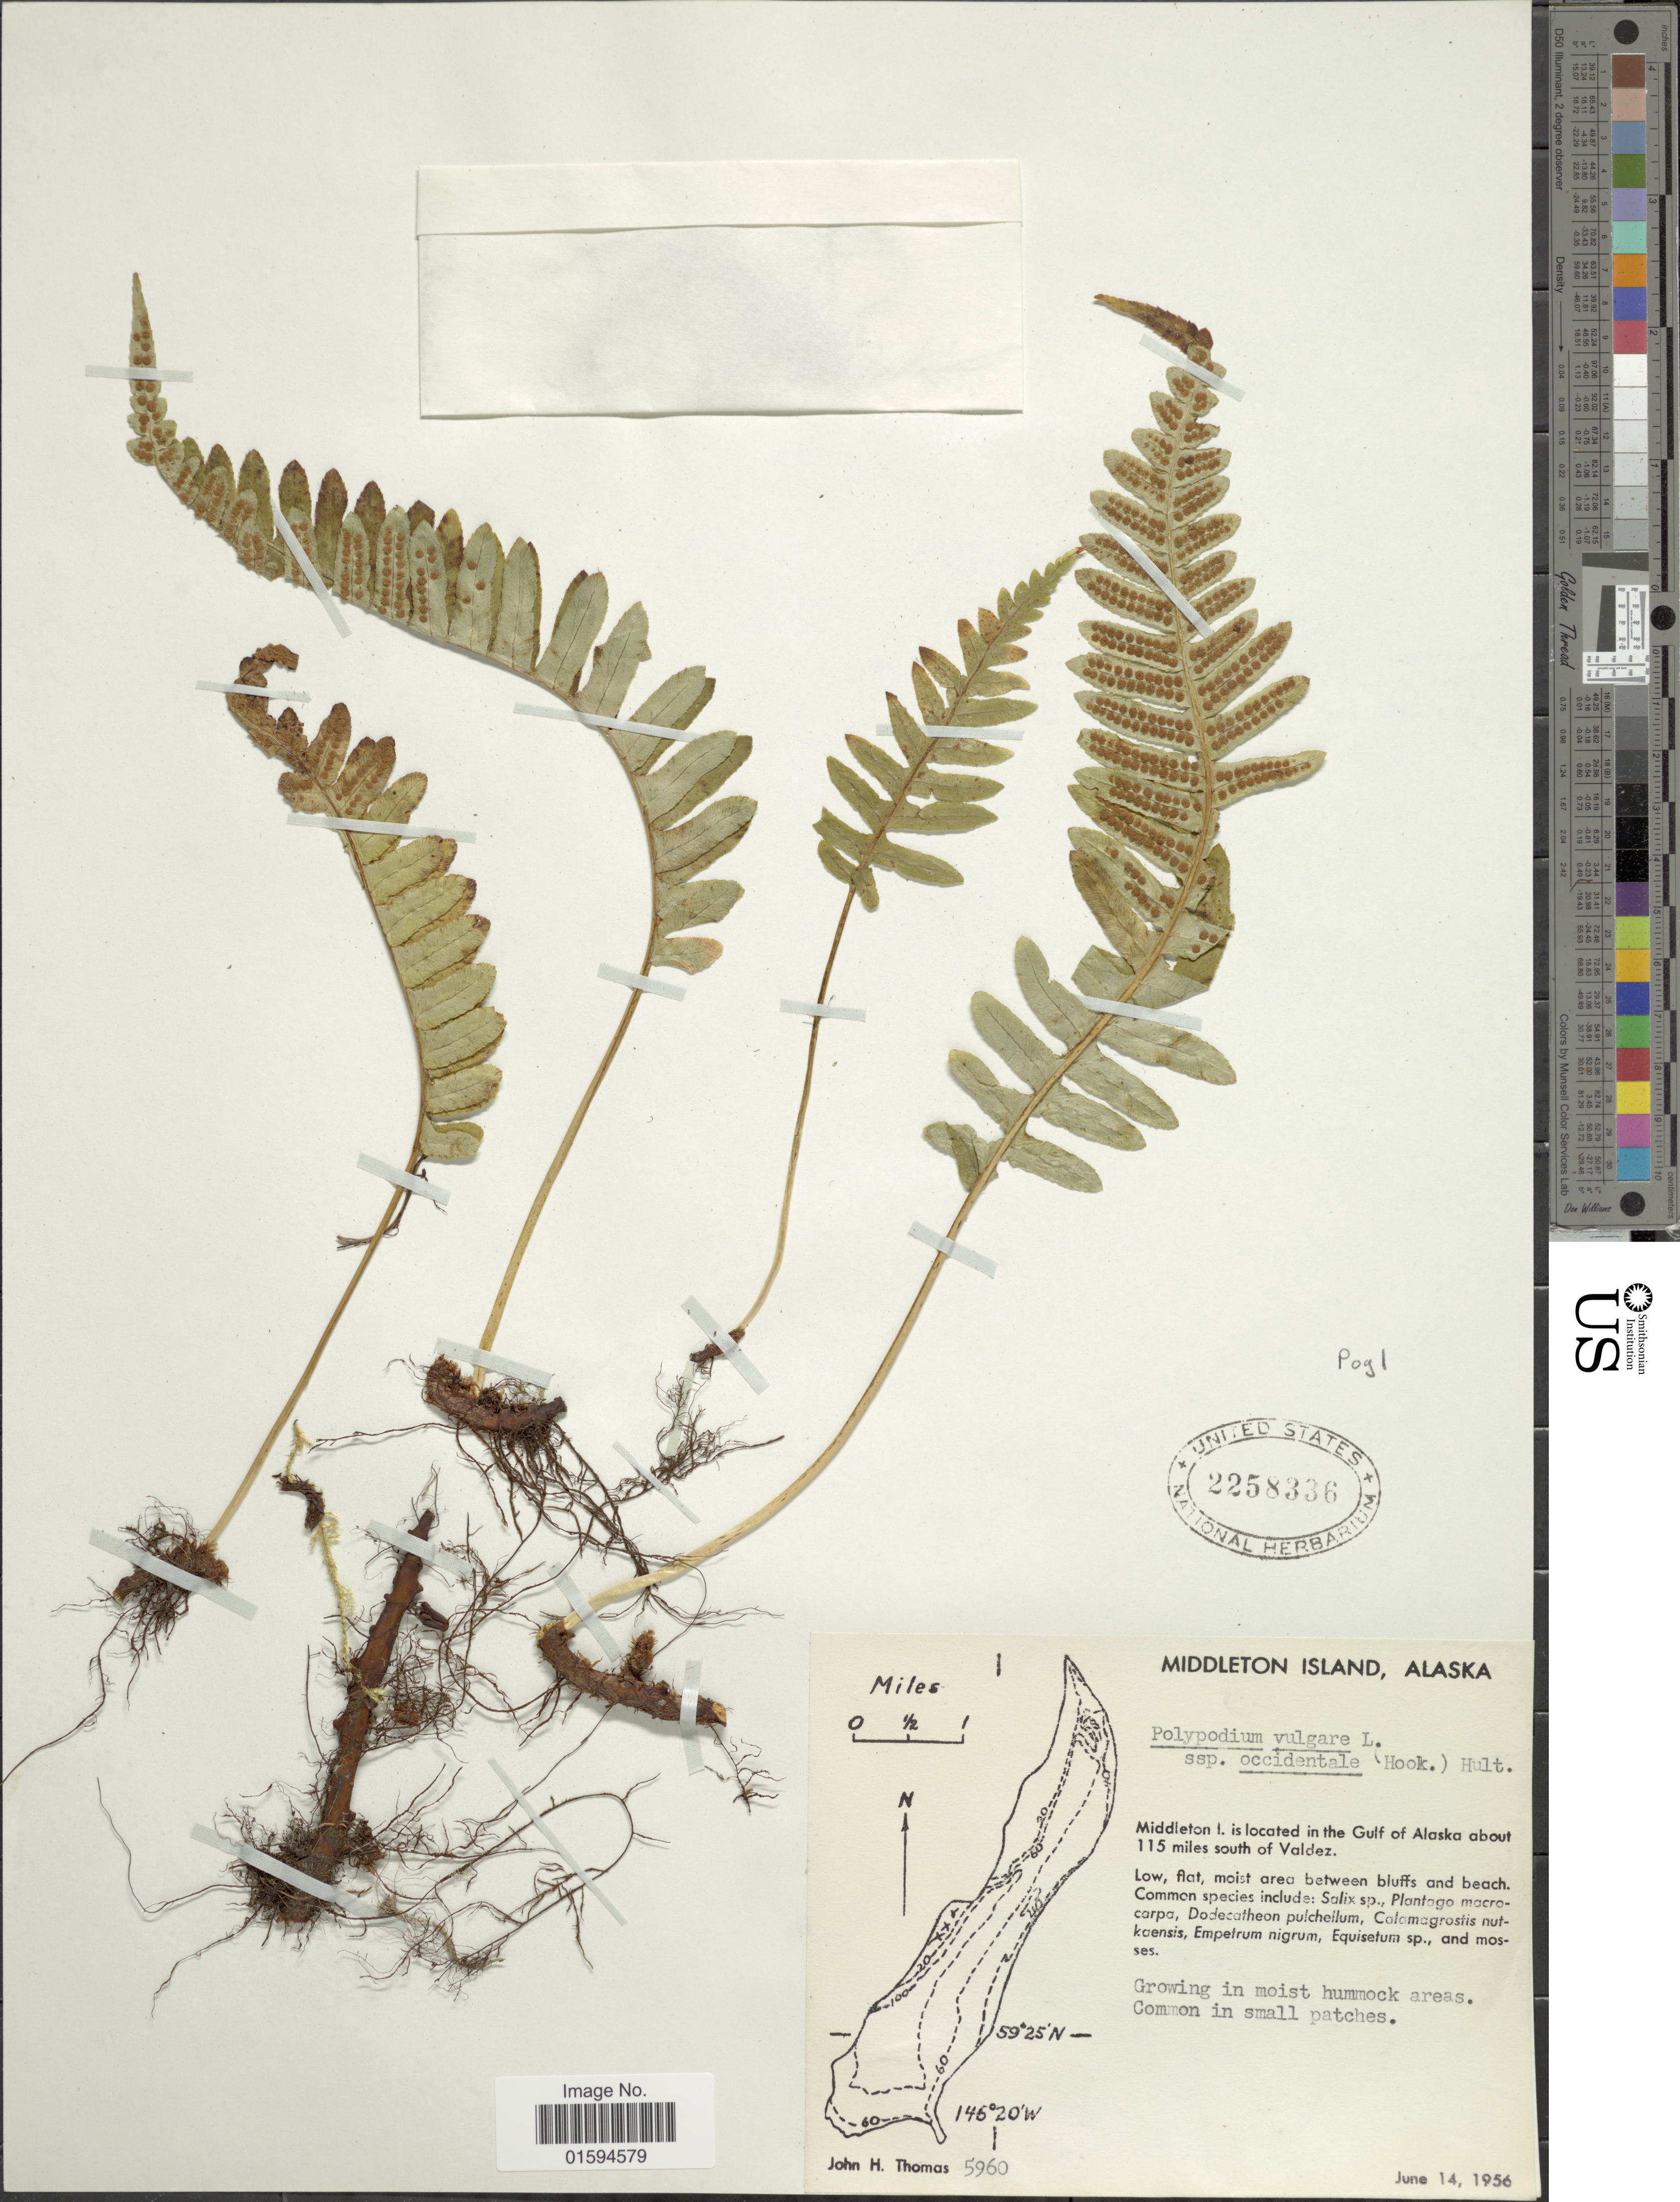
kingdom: Plantae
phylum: Tracheophyta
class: Polypodiopsida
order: Polypodiales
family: Polypodiaceae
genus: Polypodium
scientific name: Polypodium glycyrrhiza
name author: D.C. Eaton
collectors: J. H. Thomas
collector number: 5960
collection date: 1956-06-14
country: United States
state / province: Alaska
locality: Middleton Island is located in the Gulf of Alaska about 115 miles south of Valdez, low, flat, moist area between bluffs and beach.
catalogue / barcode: US 2258336